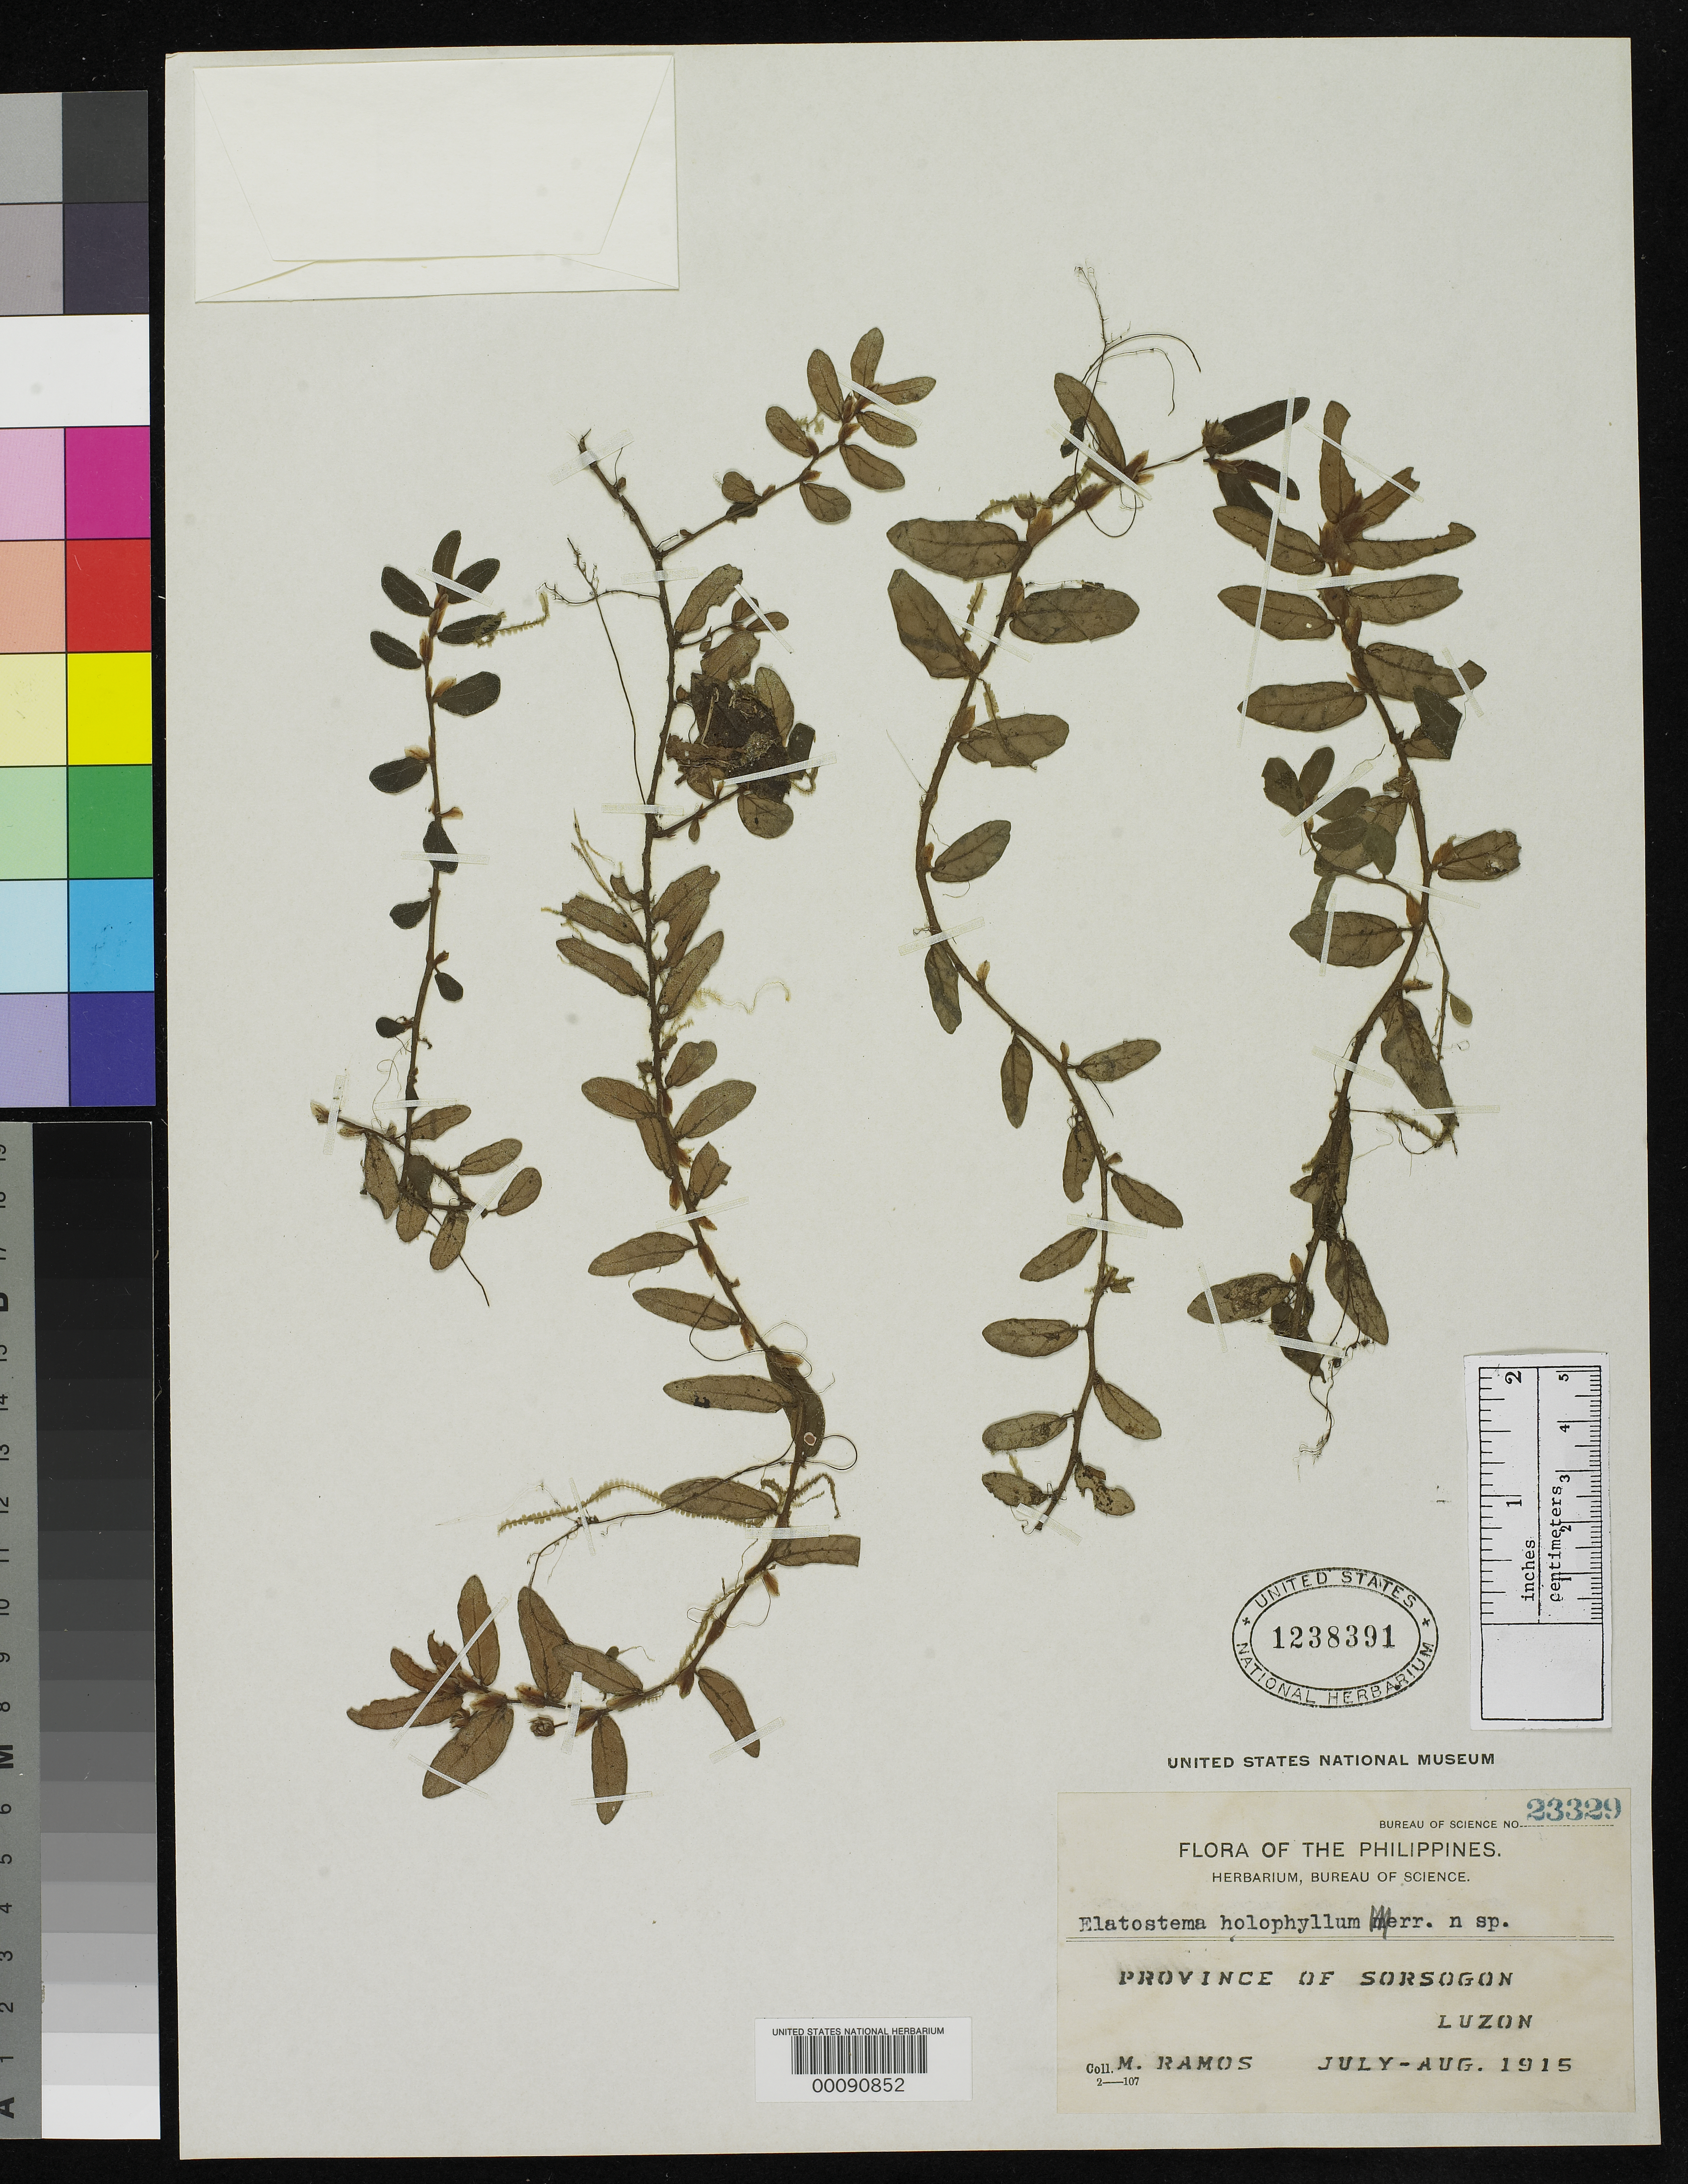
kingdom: Plantae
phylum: Tracheophyta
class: Magnoliopsida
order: Rosales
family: Urticaceae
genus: Elatostema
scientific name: Elatostema halophyllum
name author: Merr.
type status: Isotype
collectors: M. Ramos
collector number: Bur. Sci. 23329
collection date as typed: Jul 1915 to -- Aug 1915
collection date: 1915-07/1915-08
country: Philippines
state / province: Bicol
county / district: Sorsogon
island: Luzon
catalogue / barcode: US 1238391